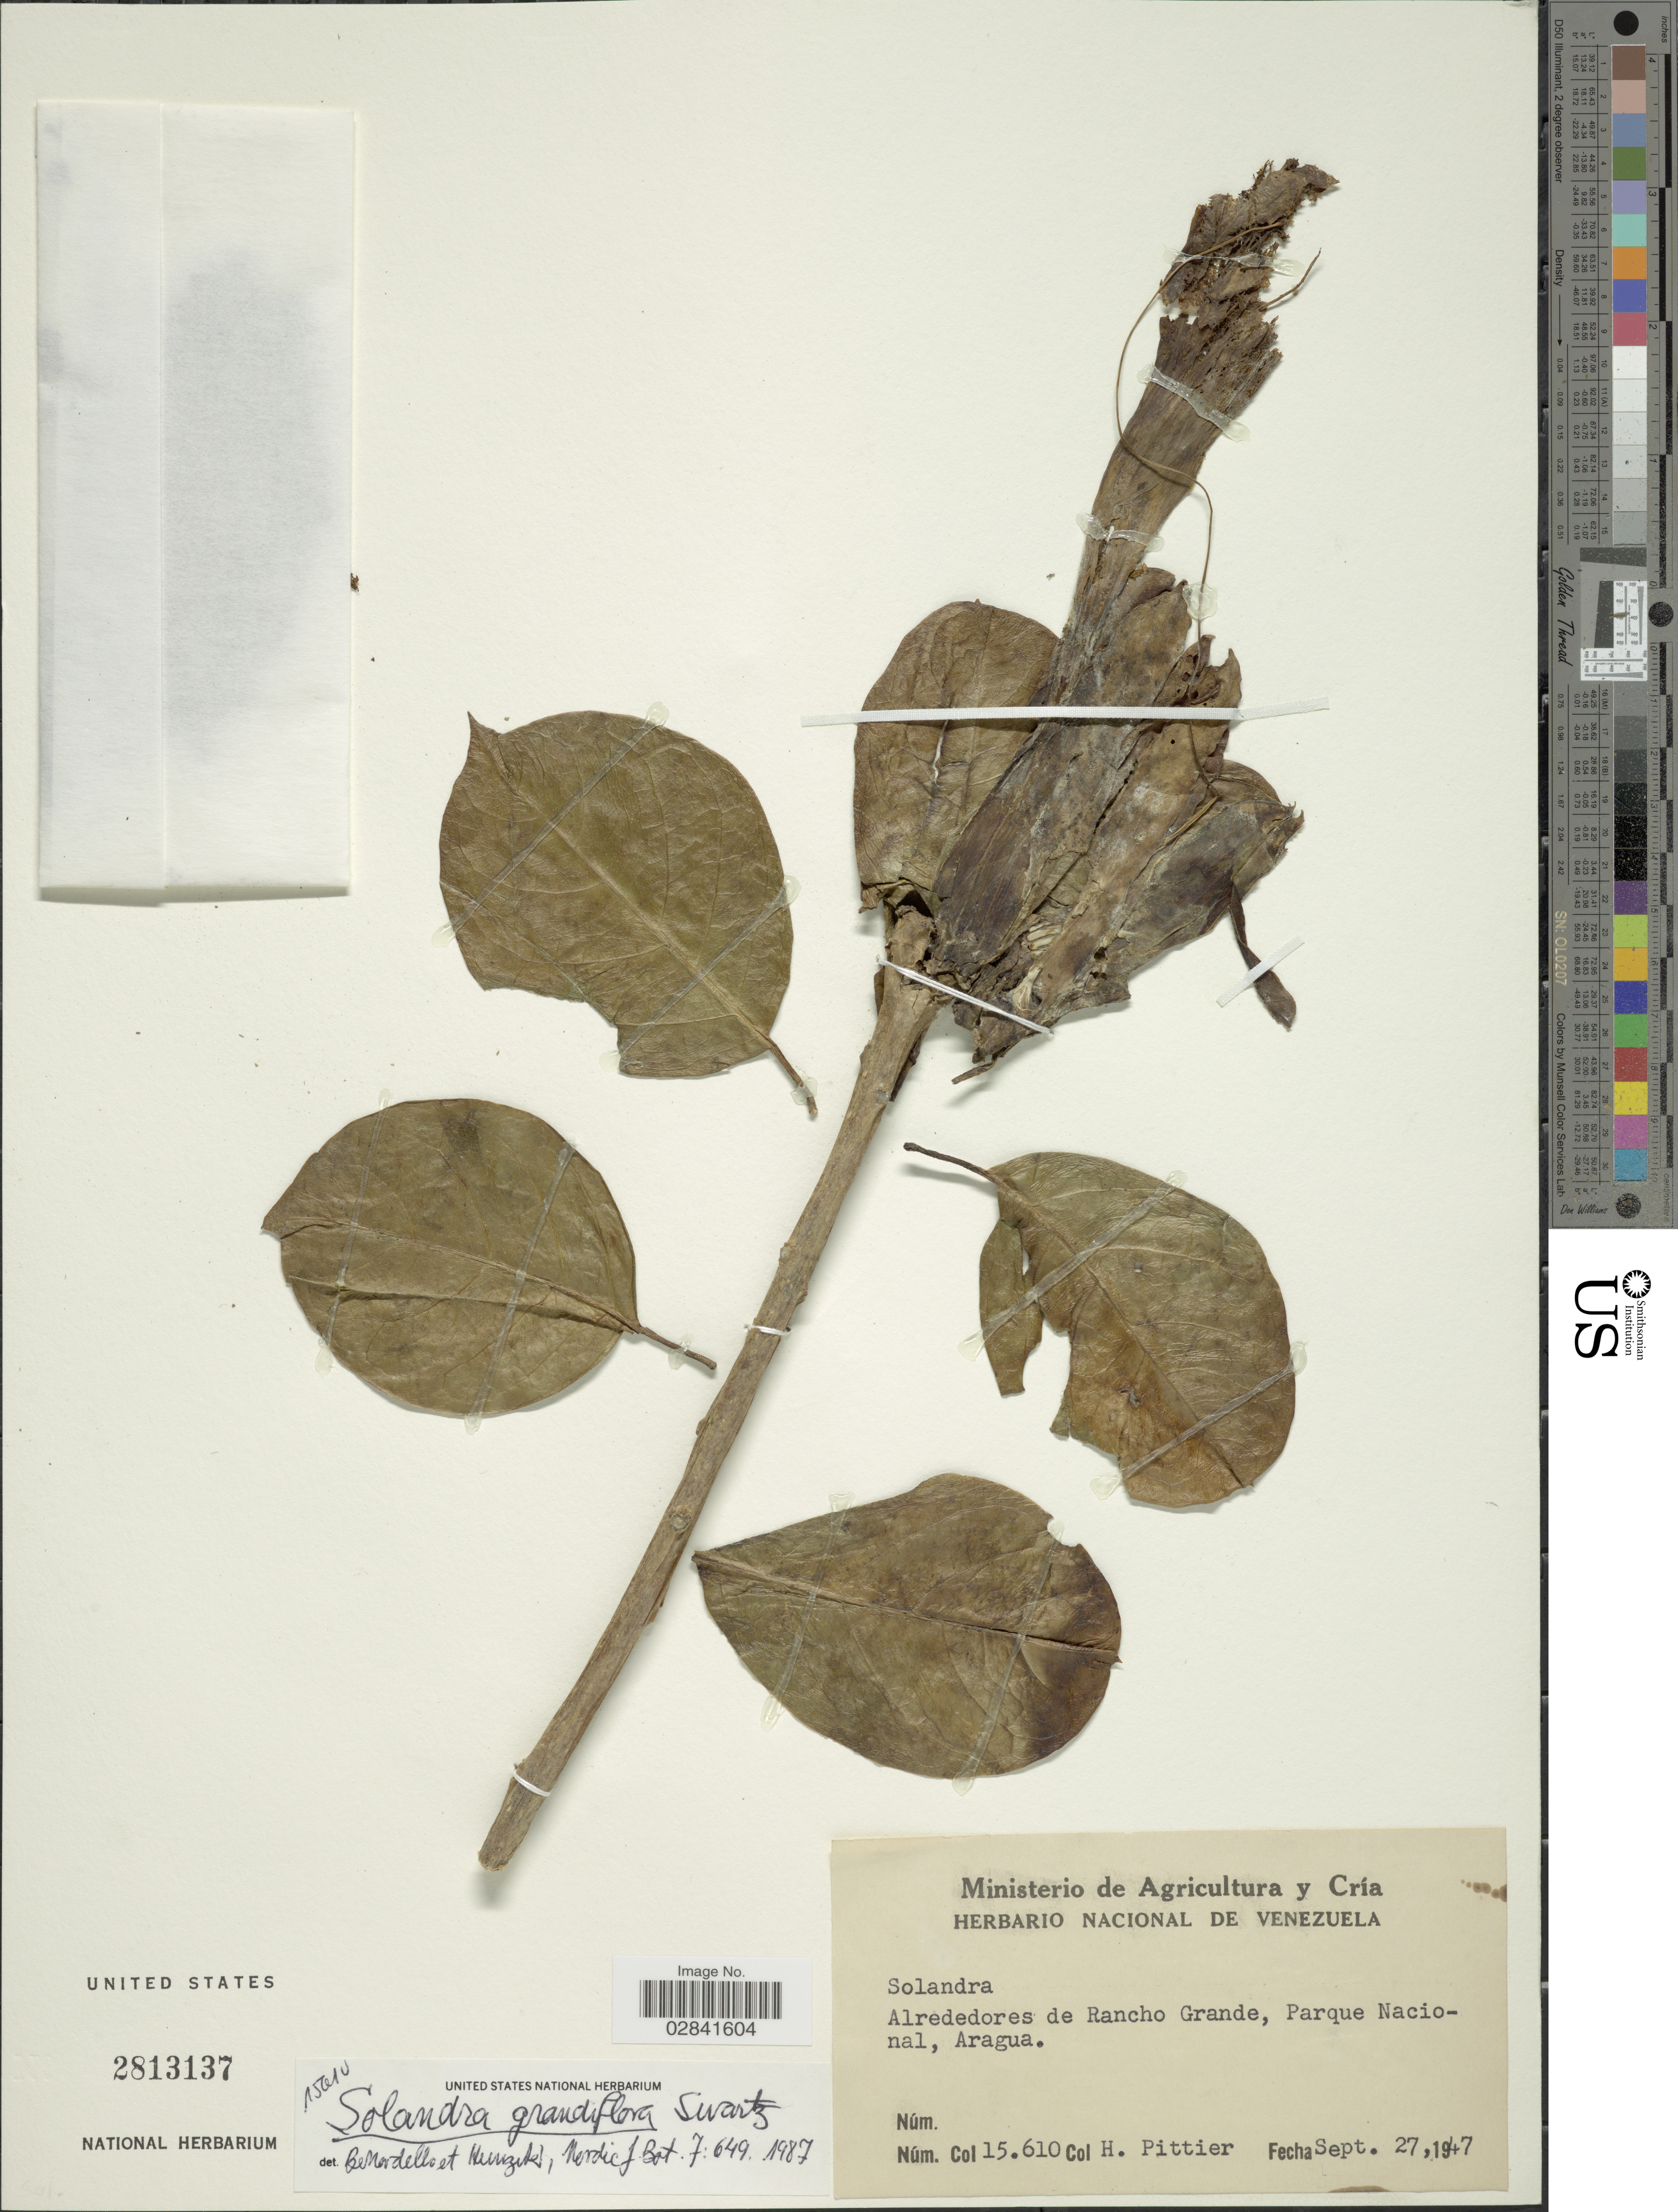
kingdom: Plantae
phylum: Tracheophyta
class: Magnoliopsida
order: Solanales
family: Solanaceae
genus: Solandra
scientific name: Solandra grandiflora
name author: Sw.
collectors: H. F. Pittier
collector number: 15610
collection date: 1947-09-27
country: Venezuela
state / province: Aragua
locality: Alrededores de Rancho Grande, Parque Nacional.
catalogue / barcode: US 2813137